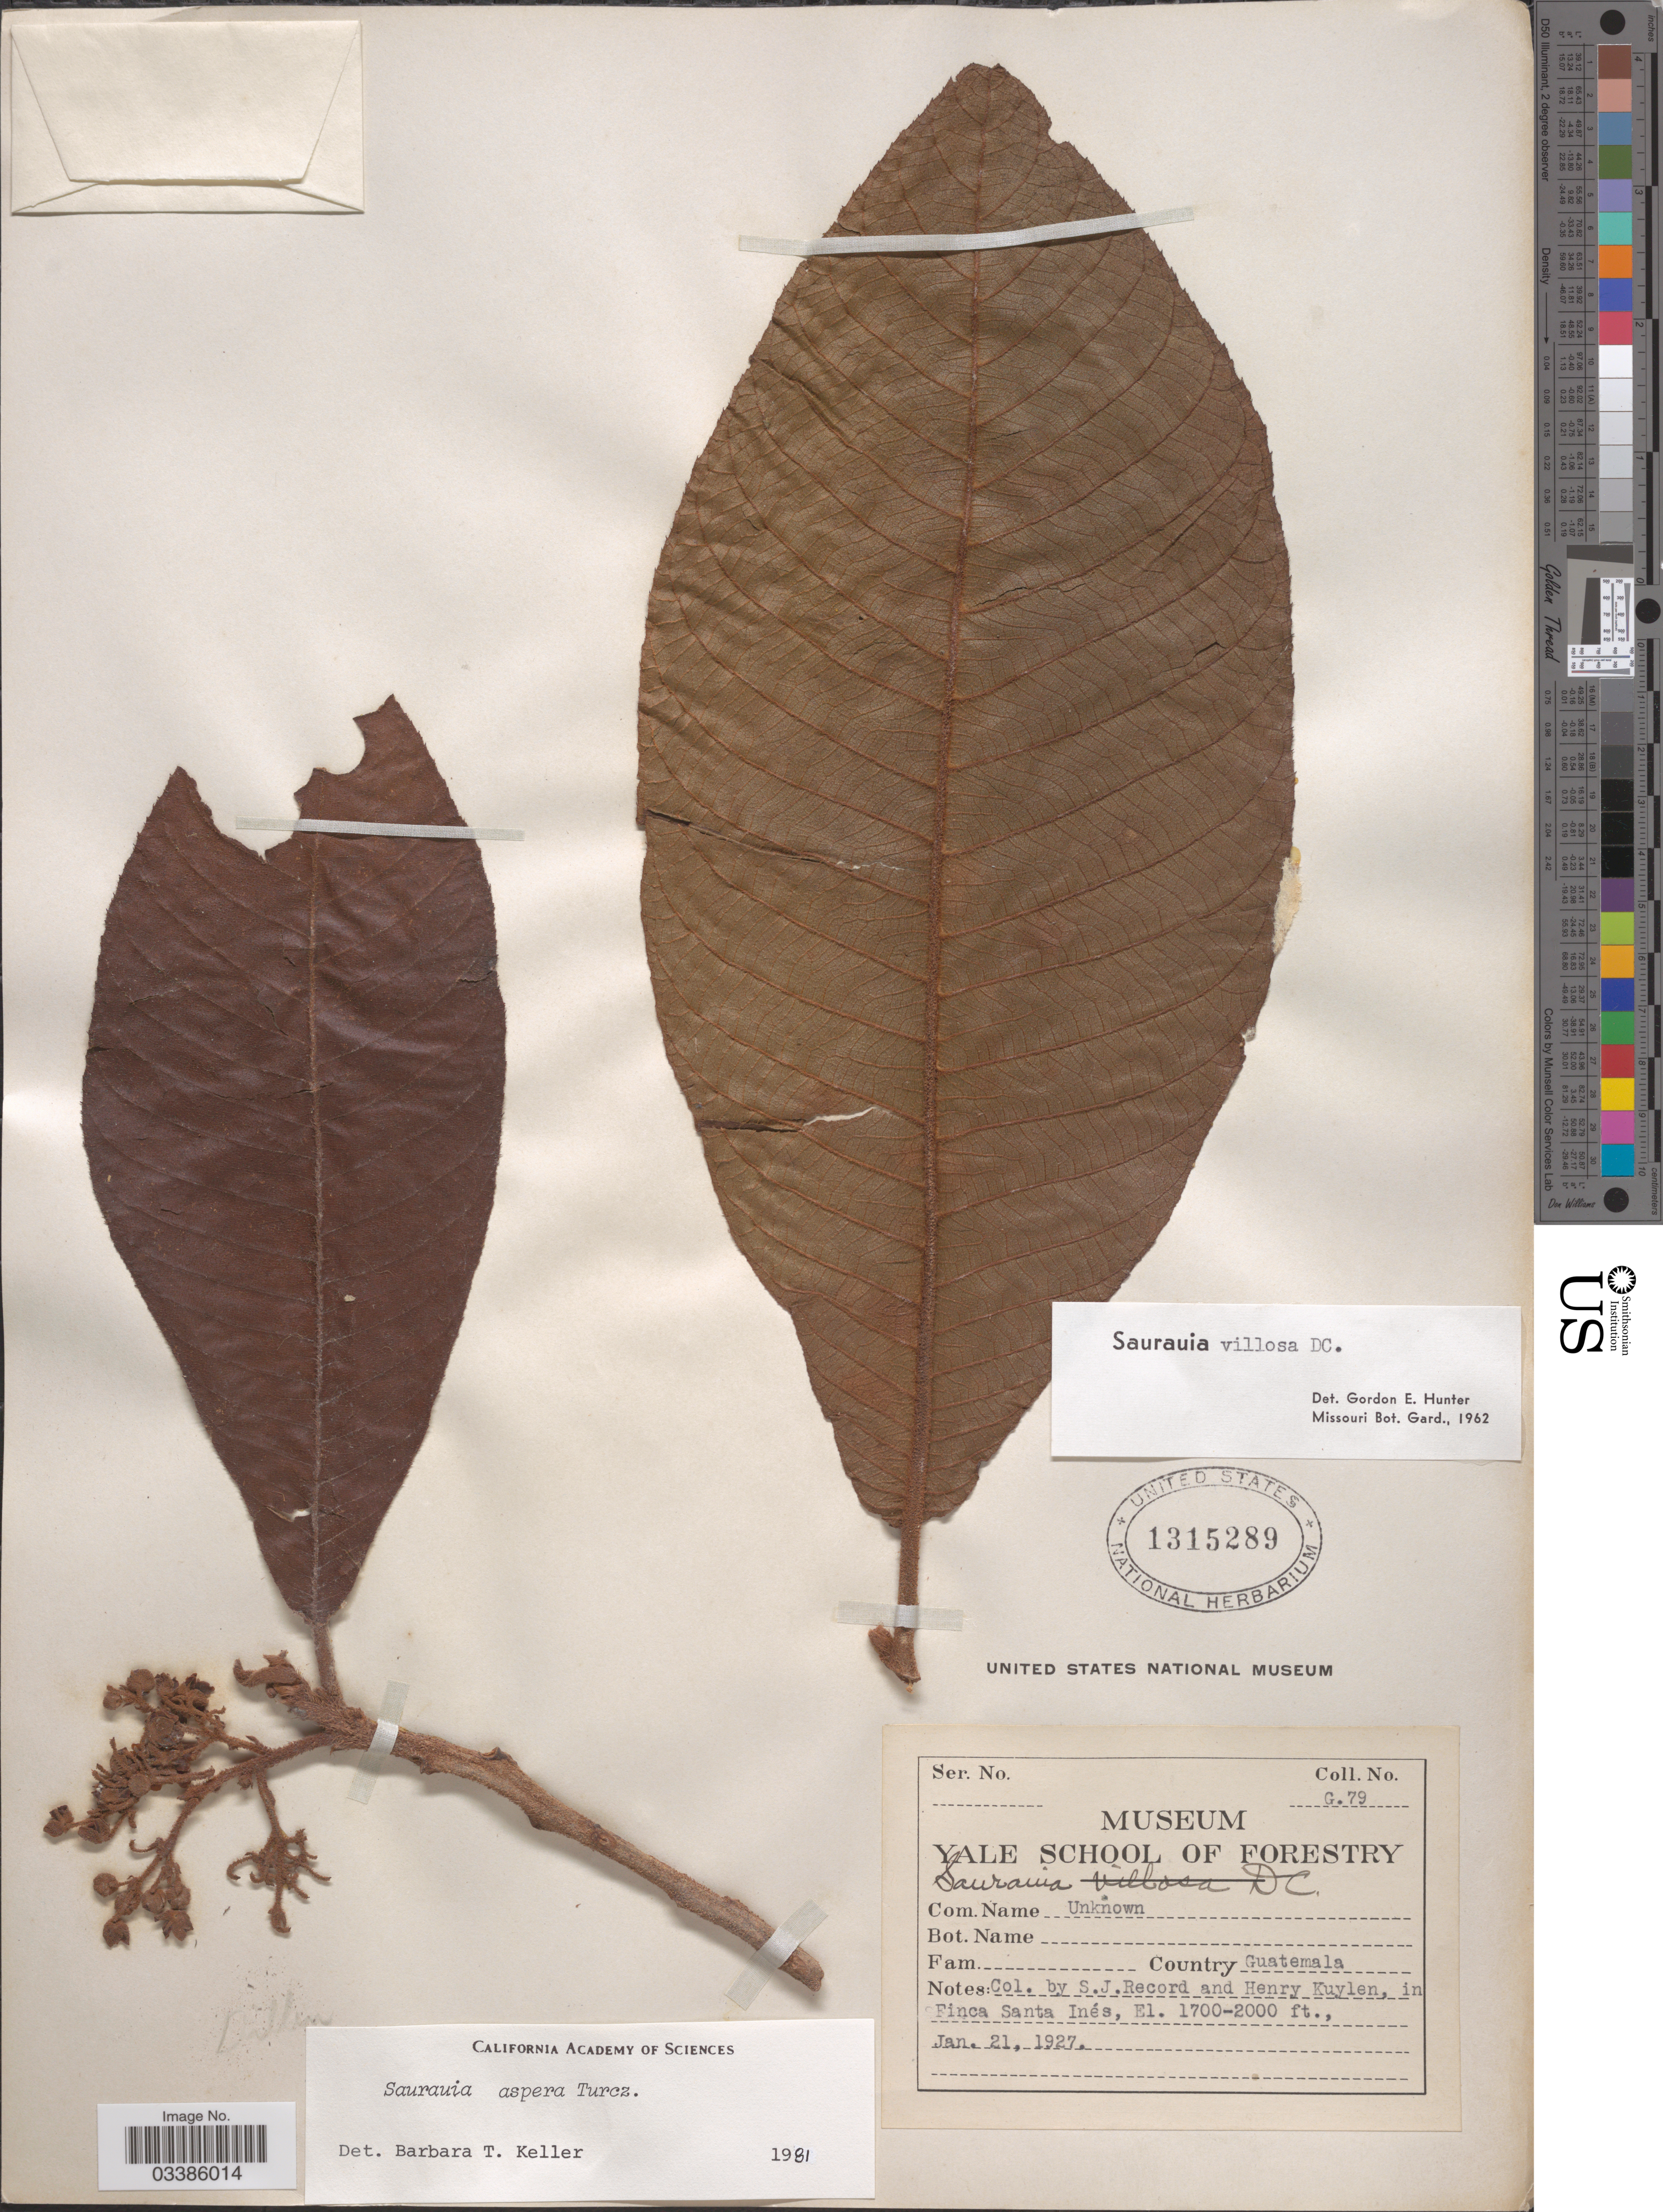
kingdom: Plantae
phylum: Tracheophyta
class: Magnoliopsida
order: Ericales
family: Actinidiaceae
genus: Saurauia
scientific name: Saurauia aspera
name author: Turcz.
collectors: S. J. Record & H. Kuylen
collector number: G.79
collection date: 1927-01-21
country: Guatemala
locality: In Finca Santa Inés.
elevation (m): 518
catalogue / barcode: US 1315289